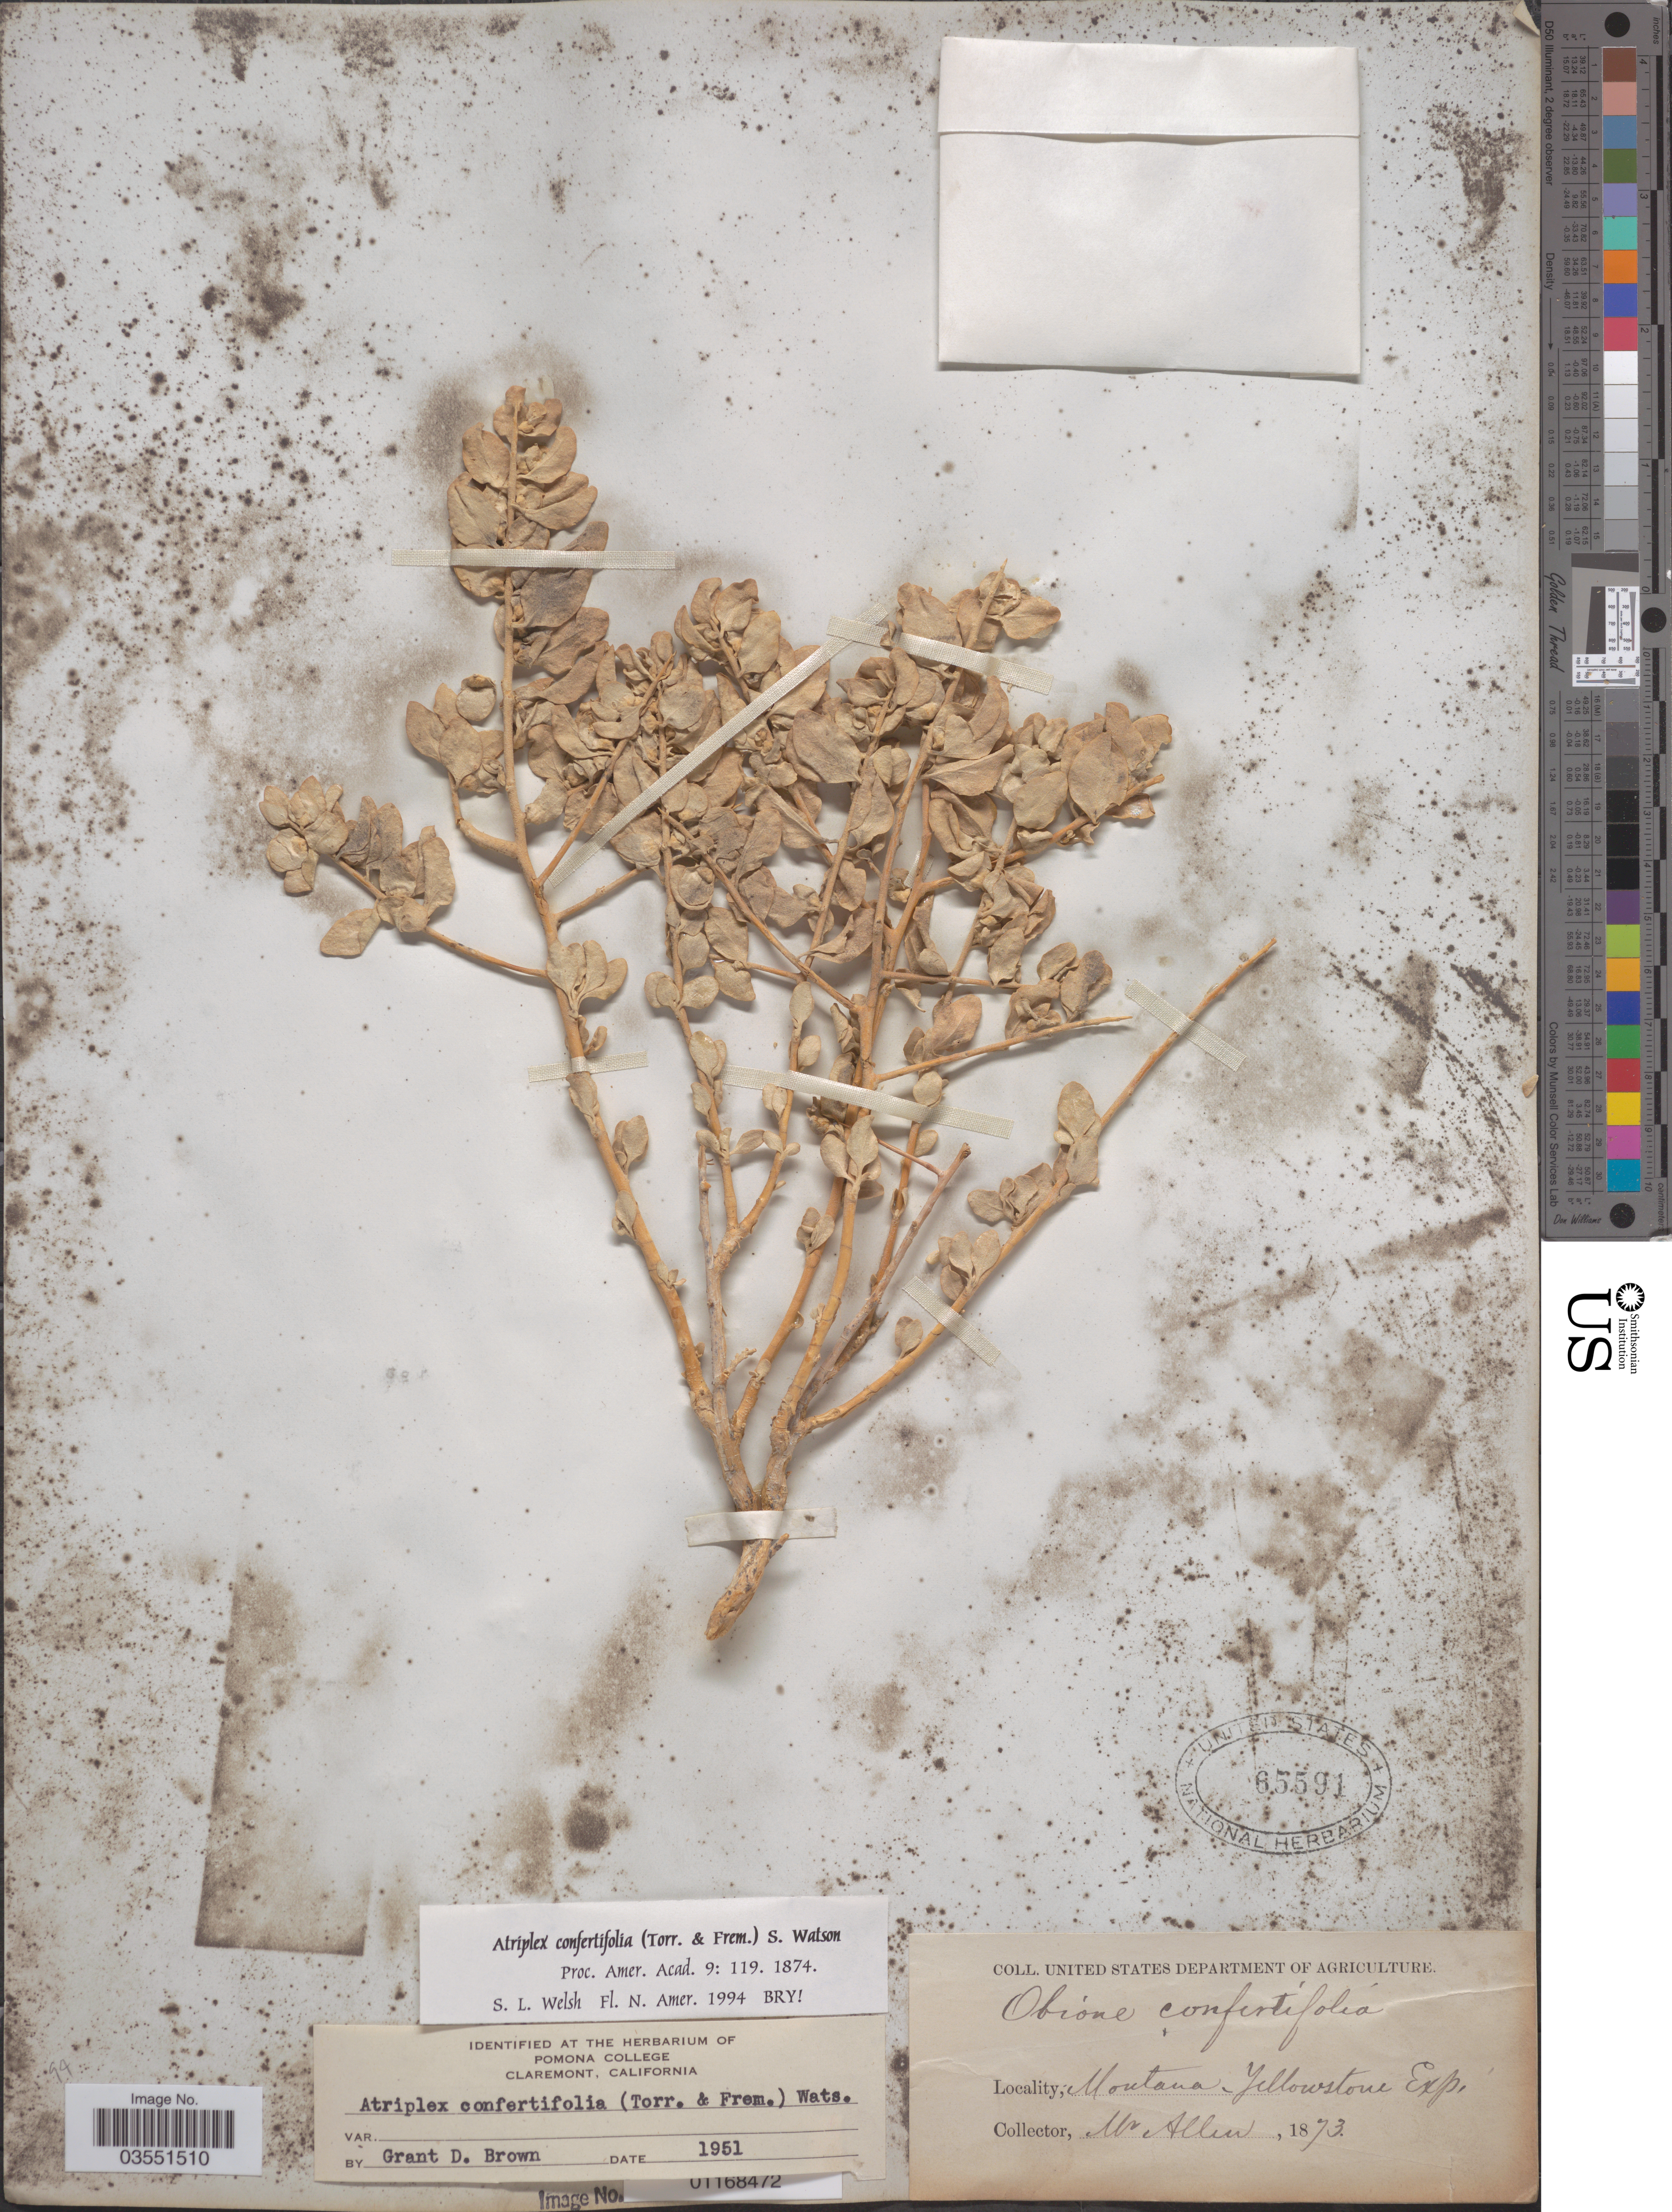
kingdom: Plantae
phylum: Tracheophyta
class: Magnoliopsida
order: Caryophyllales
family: Amaranthaceae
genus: Atriplex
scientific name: Atriplex confertifolia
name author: (Torr. & Frém.) S. Watson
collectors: -- Allen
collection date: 1873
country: United States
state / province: Montana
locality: Yellowstone Exp.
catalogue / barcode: US 65591